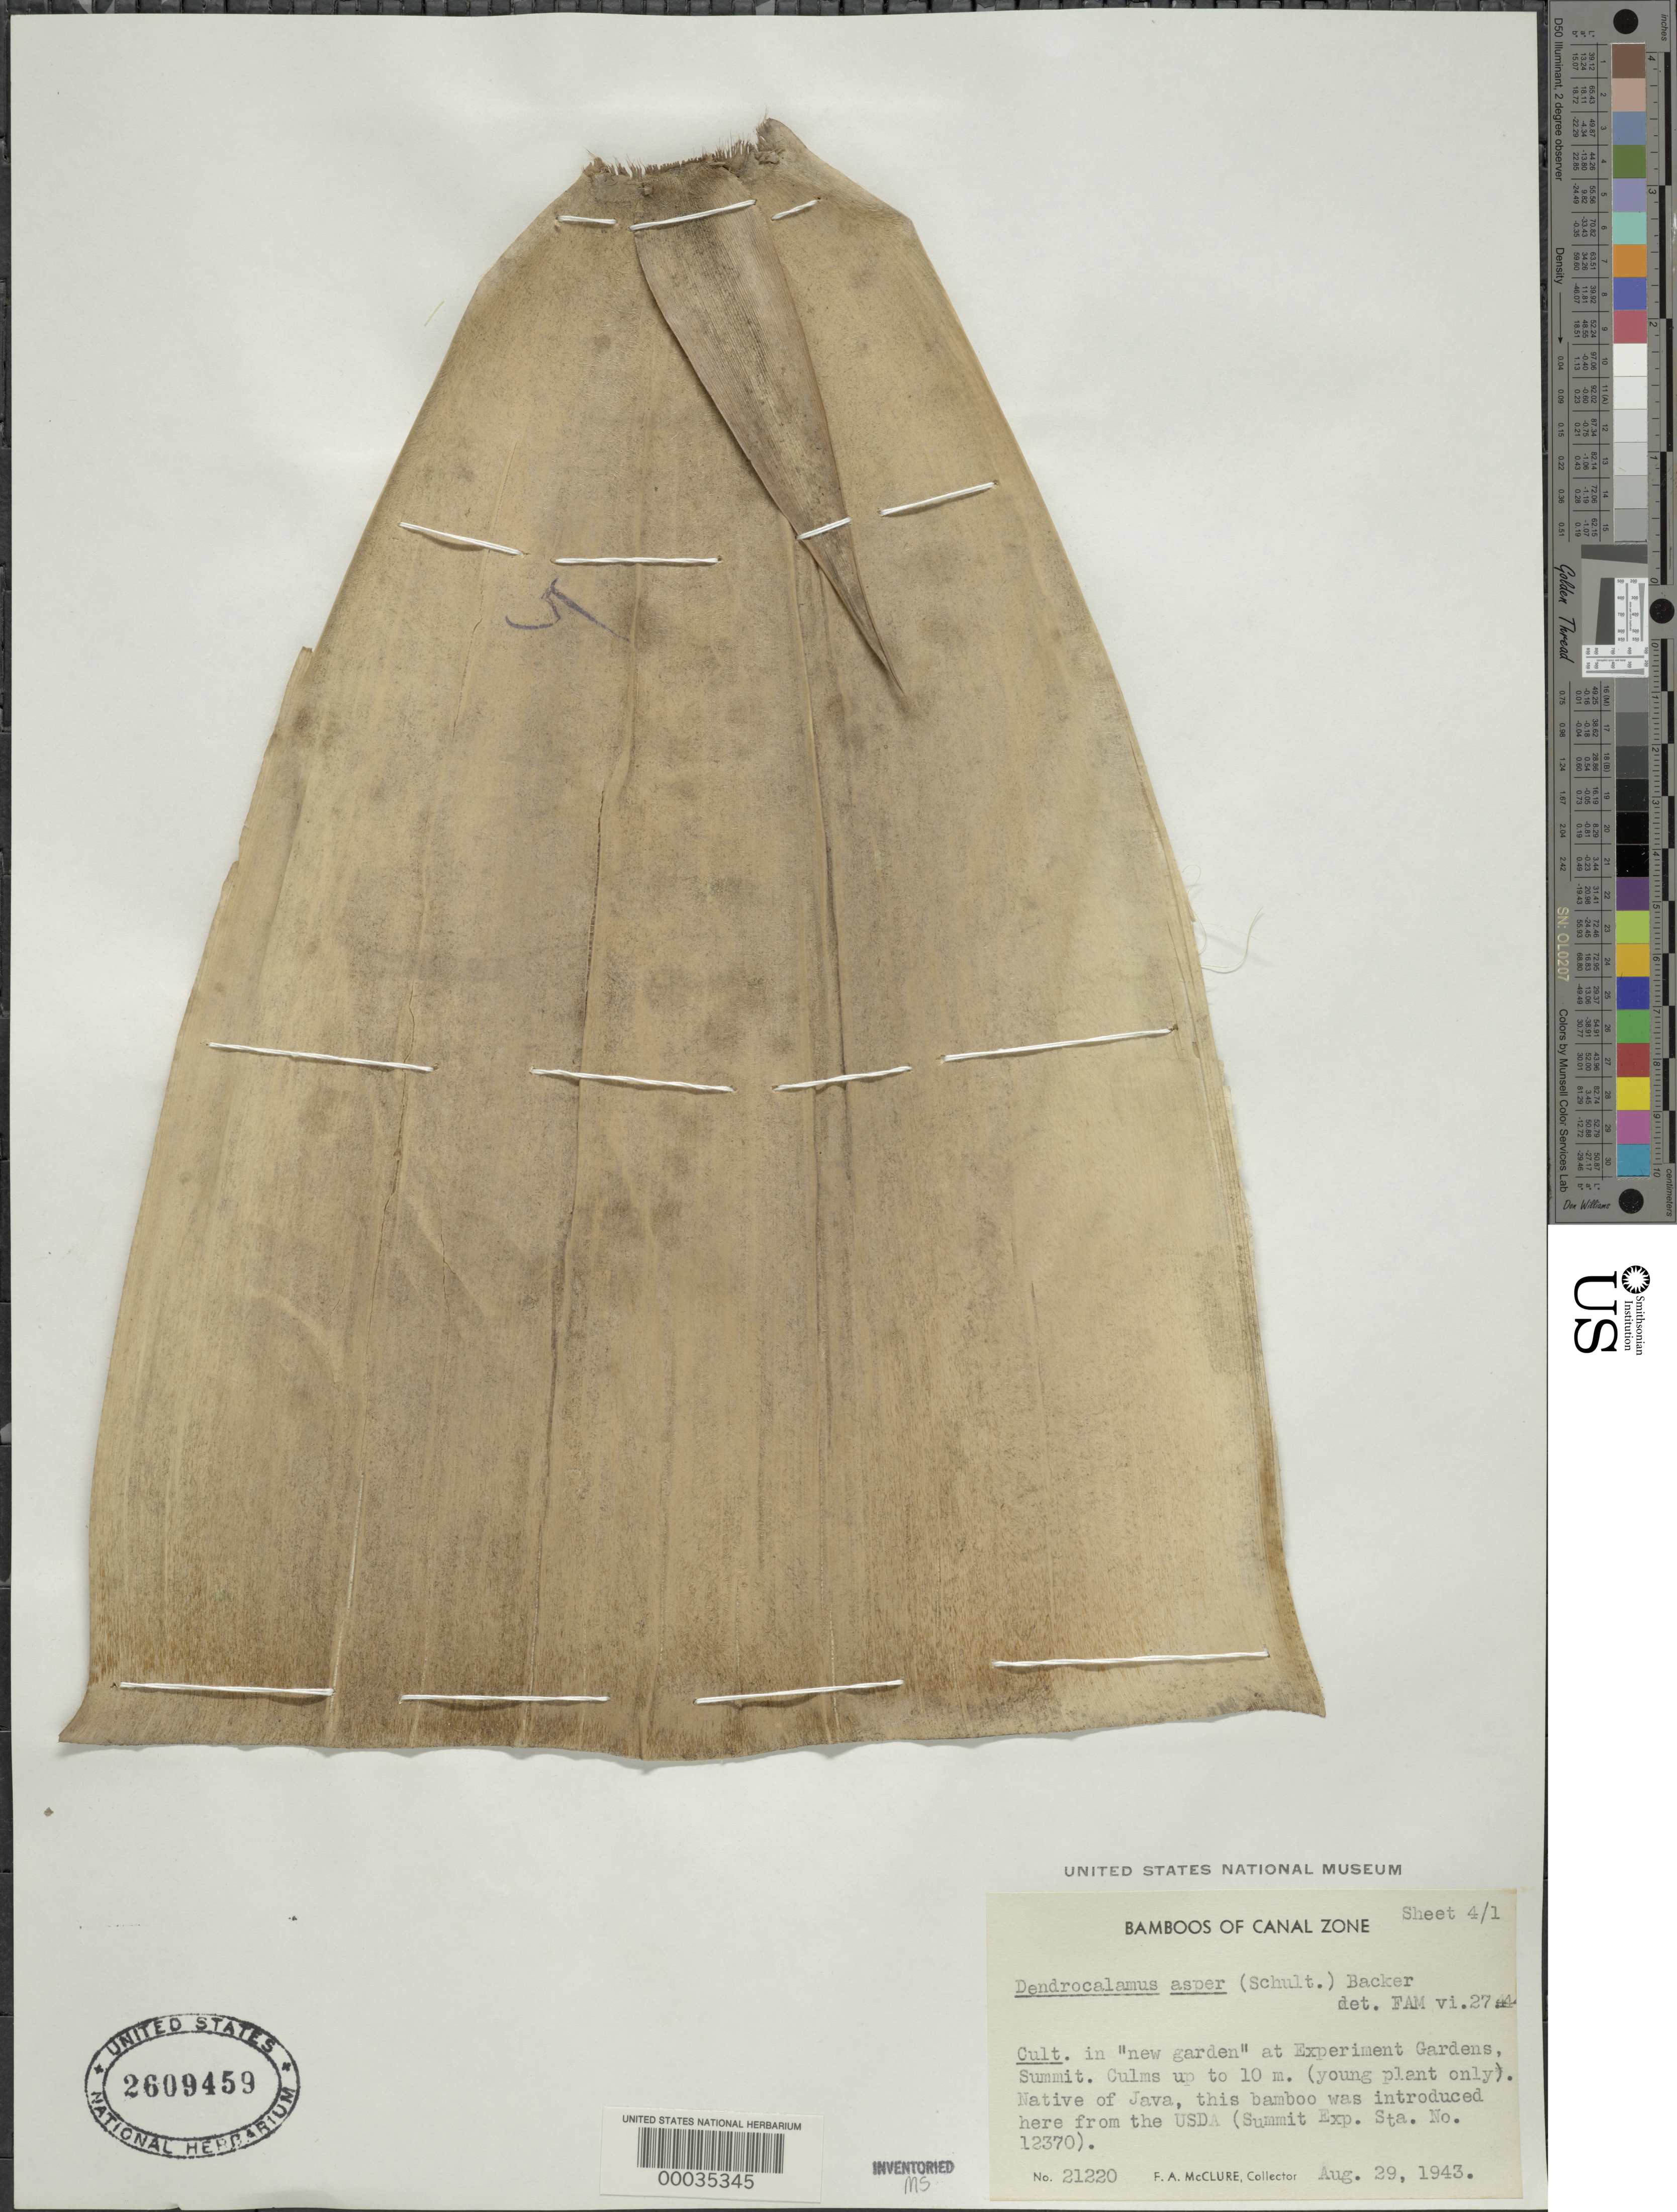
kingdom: Plantae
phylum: Tracheophyta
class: Liliopsida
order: Poales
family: Poaceae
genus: Dendrocalamus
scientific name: Dendrocalamus asper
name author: (Schult. & Schult. f.) Backer ex K. Heyne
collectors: F. A. McClure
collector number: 21220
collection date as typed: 29 Aug 1943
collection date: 1943-08-29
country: Panama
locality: Esperimental Gardens-summit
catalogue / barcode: US 2609459